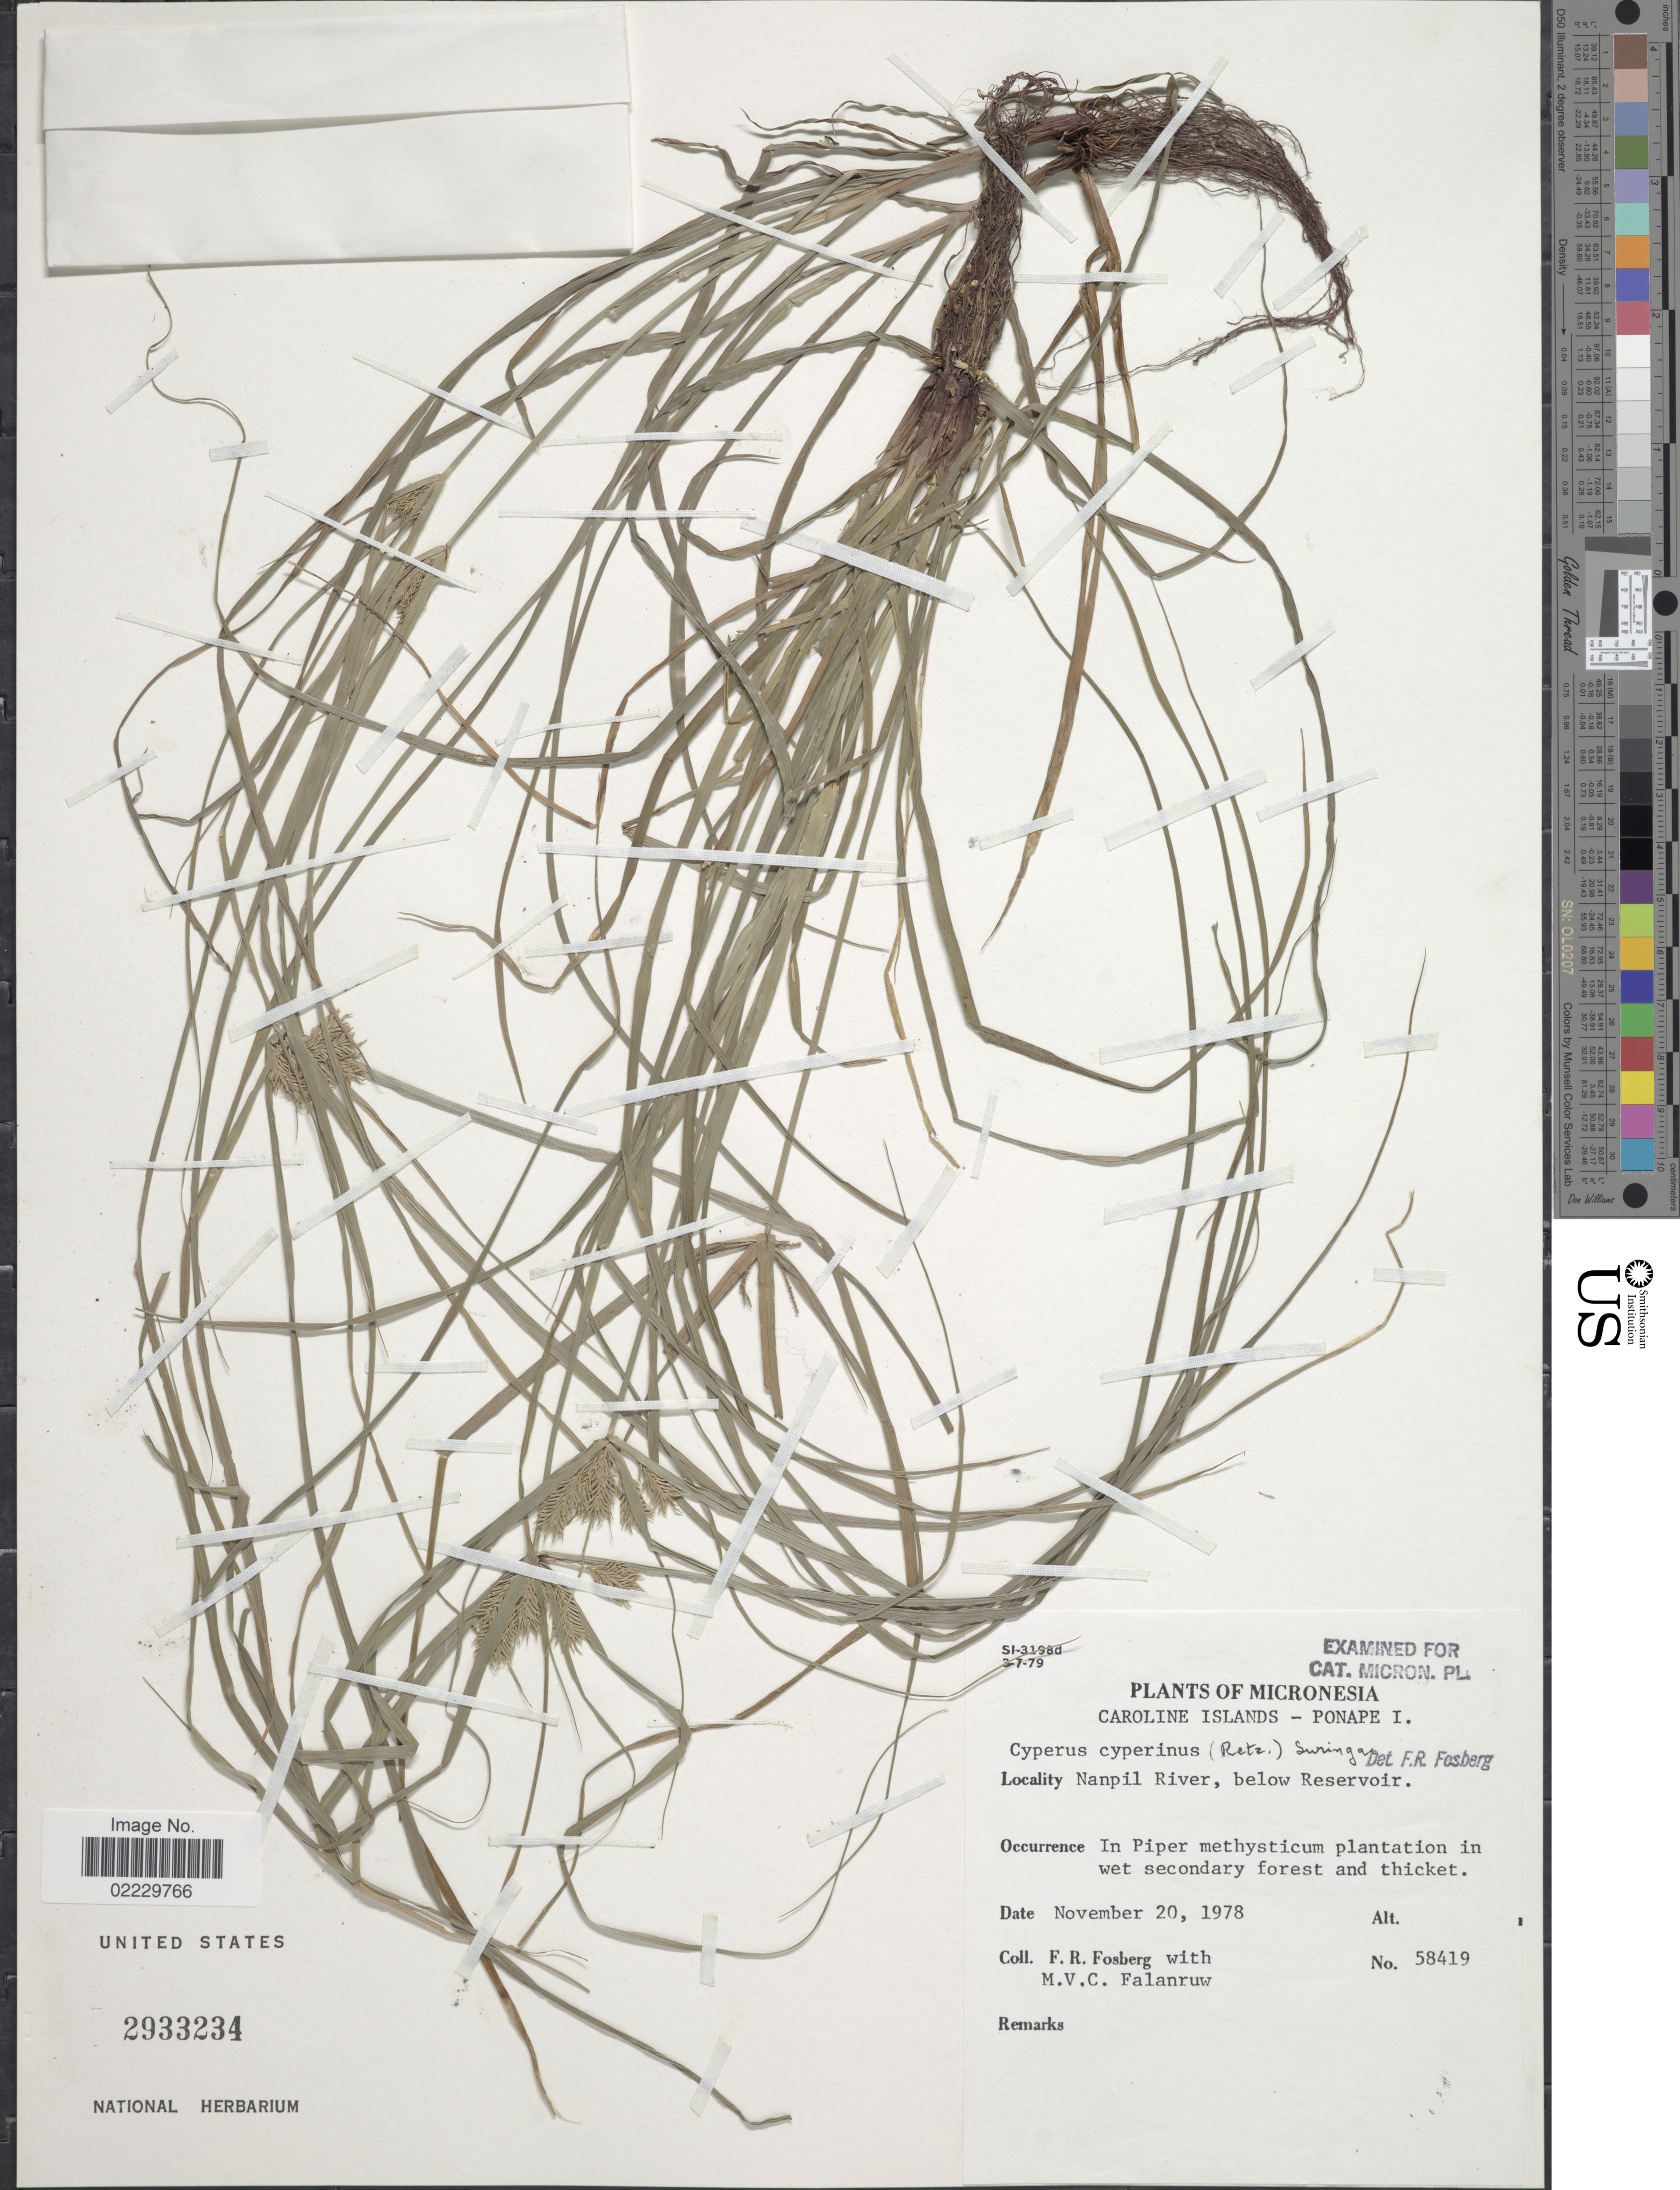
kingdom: Plantae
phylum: Tracheophyta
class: Liliopsida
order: Poales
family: Cyperaceae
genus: Cyperus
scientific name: Cyperus cyperinus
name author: (Retz.) Valck. Sur.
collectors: F. R. Fosberg & M. V. Falanruw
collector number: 58419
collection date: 1978-11-20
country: Micronesia, Federated States of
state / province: Pohnpei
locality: Micronesia, Caroline Islands - Ponape I. Nanpil River, below Reservoir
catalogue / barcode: US 2933234